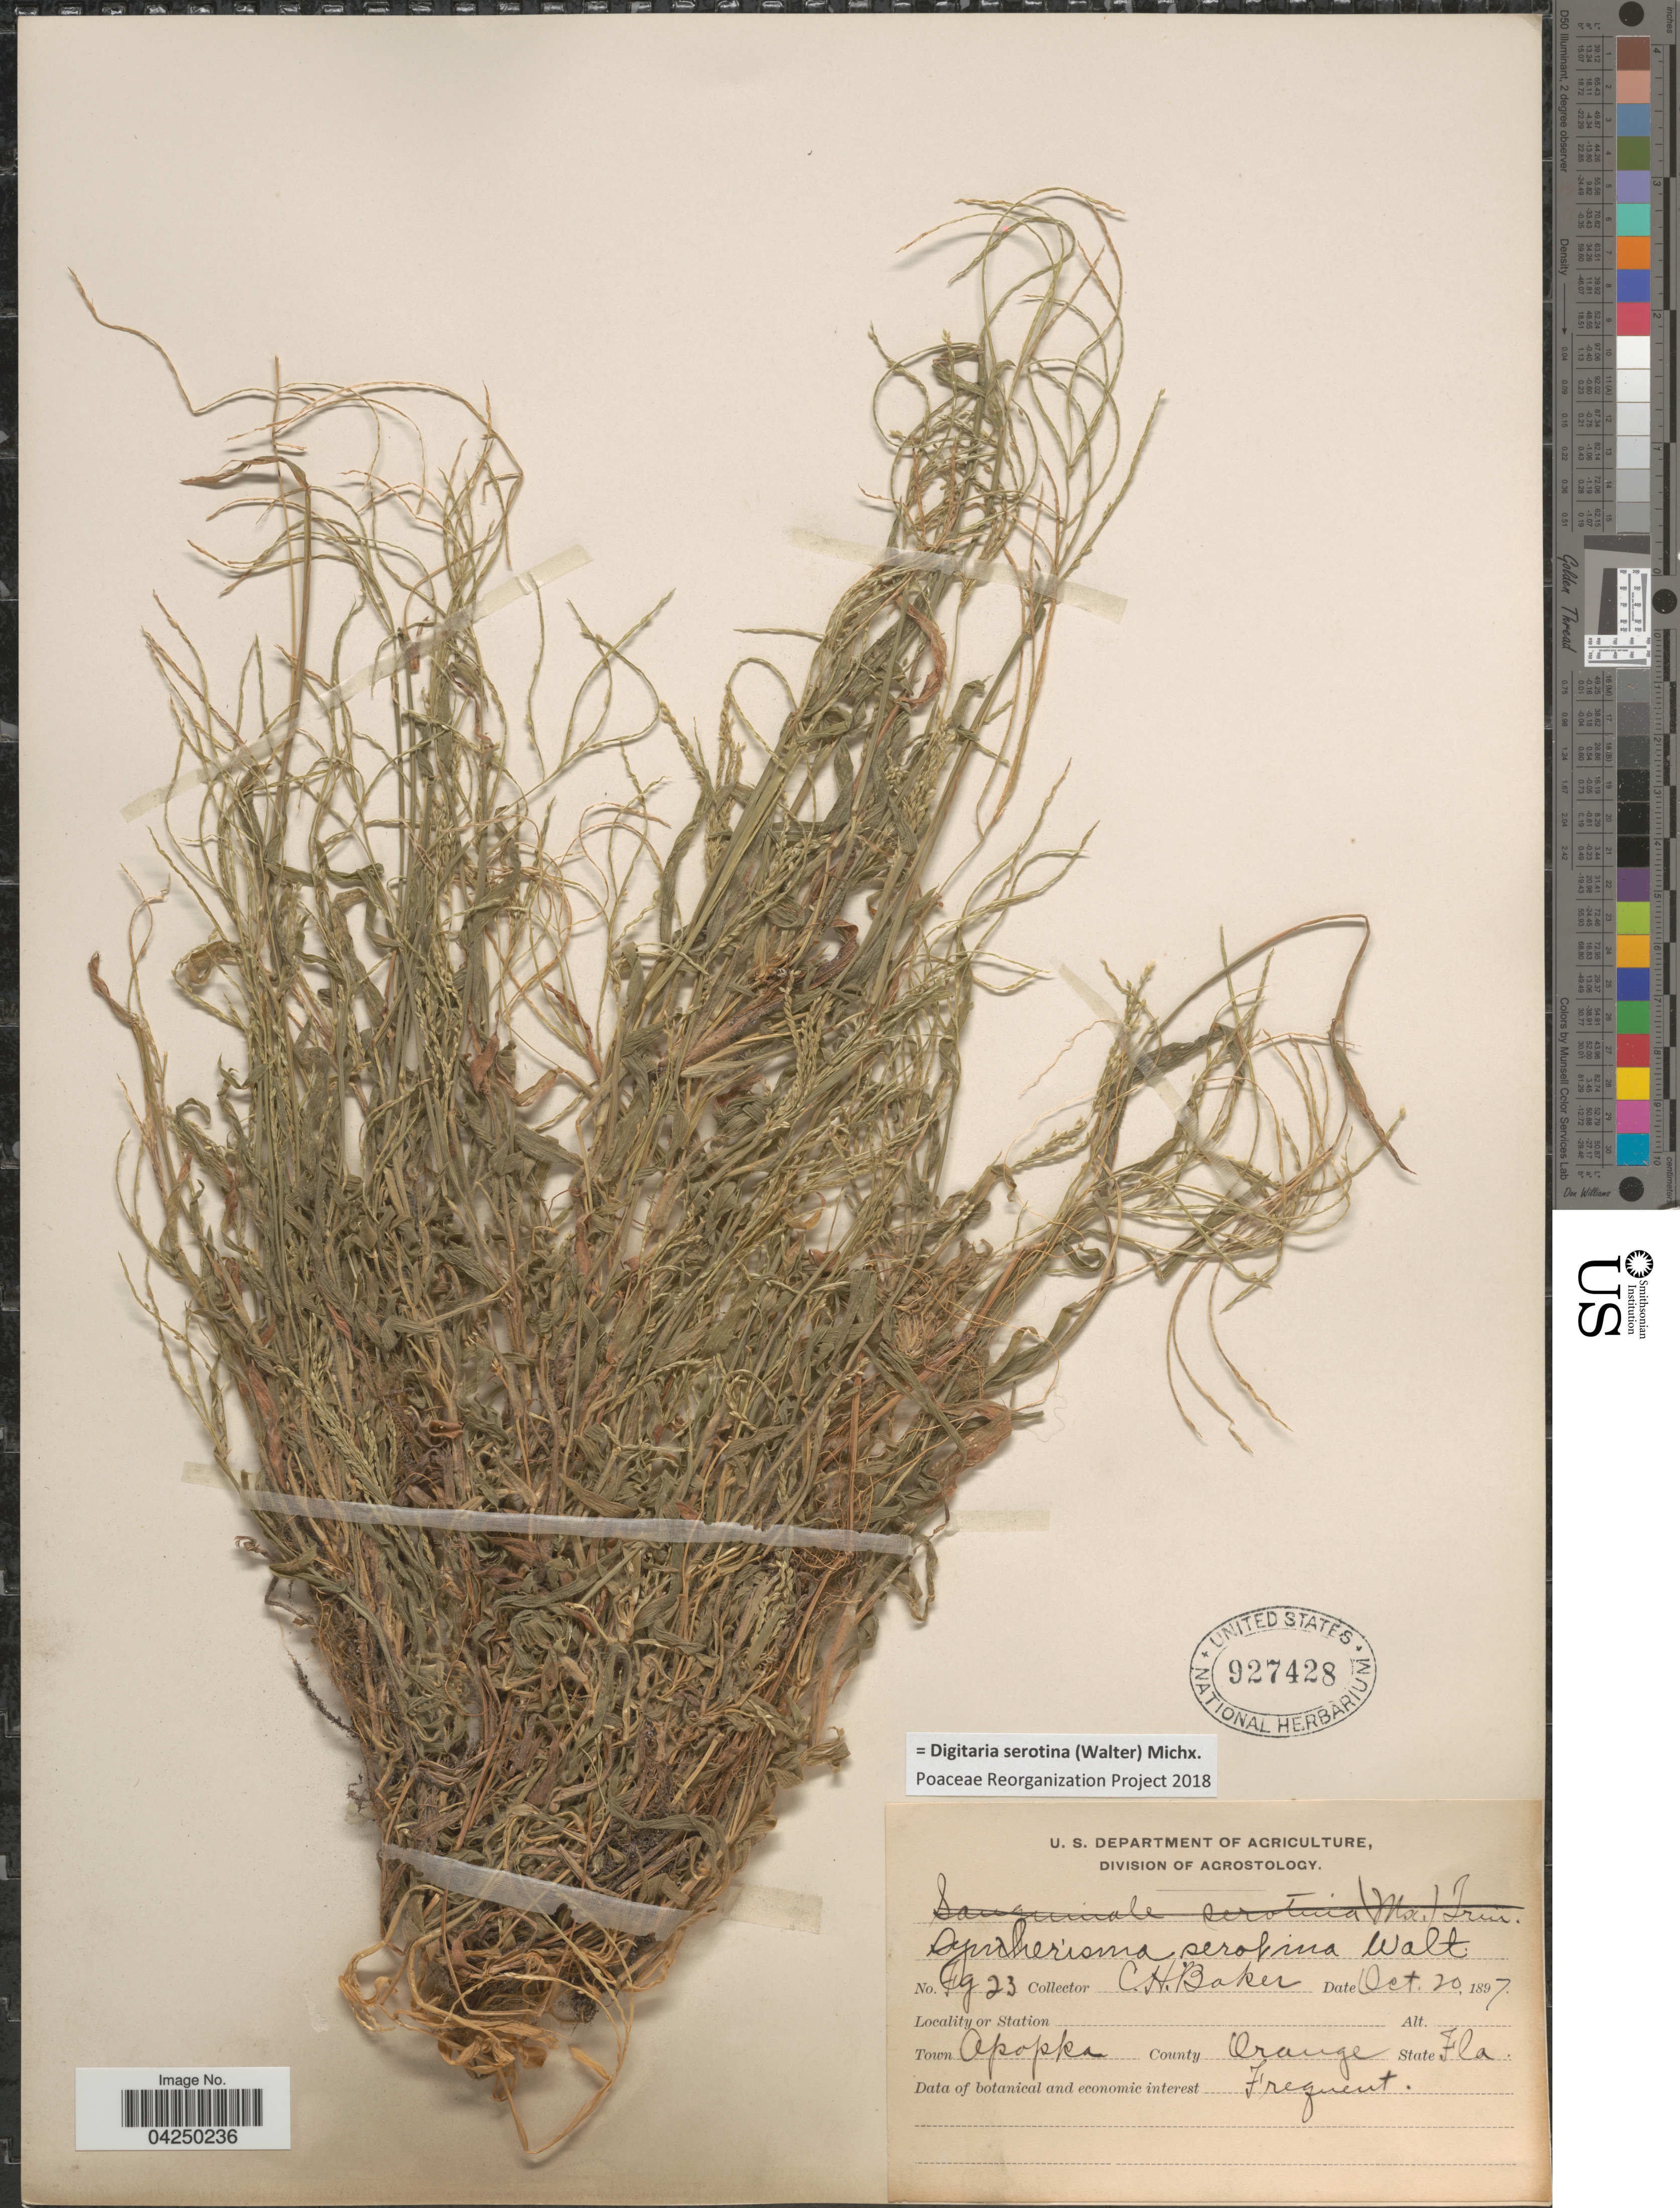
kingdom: Plantae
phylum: Tracheophyta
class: Liliopsida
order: Poales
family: Poaceae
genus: Digitaria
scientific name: Digitaria serotina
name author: (Walter) Michx.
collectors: C. H. Baker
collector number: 7g23*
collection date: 1897-10-20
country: United States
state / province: Florida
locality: Town Apopka. County Orange.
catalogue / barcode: US 927428